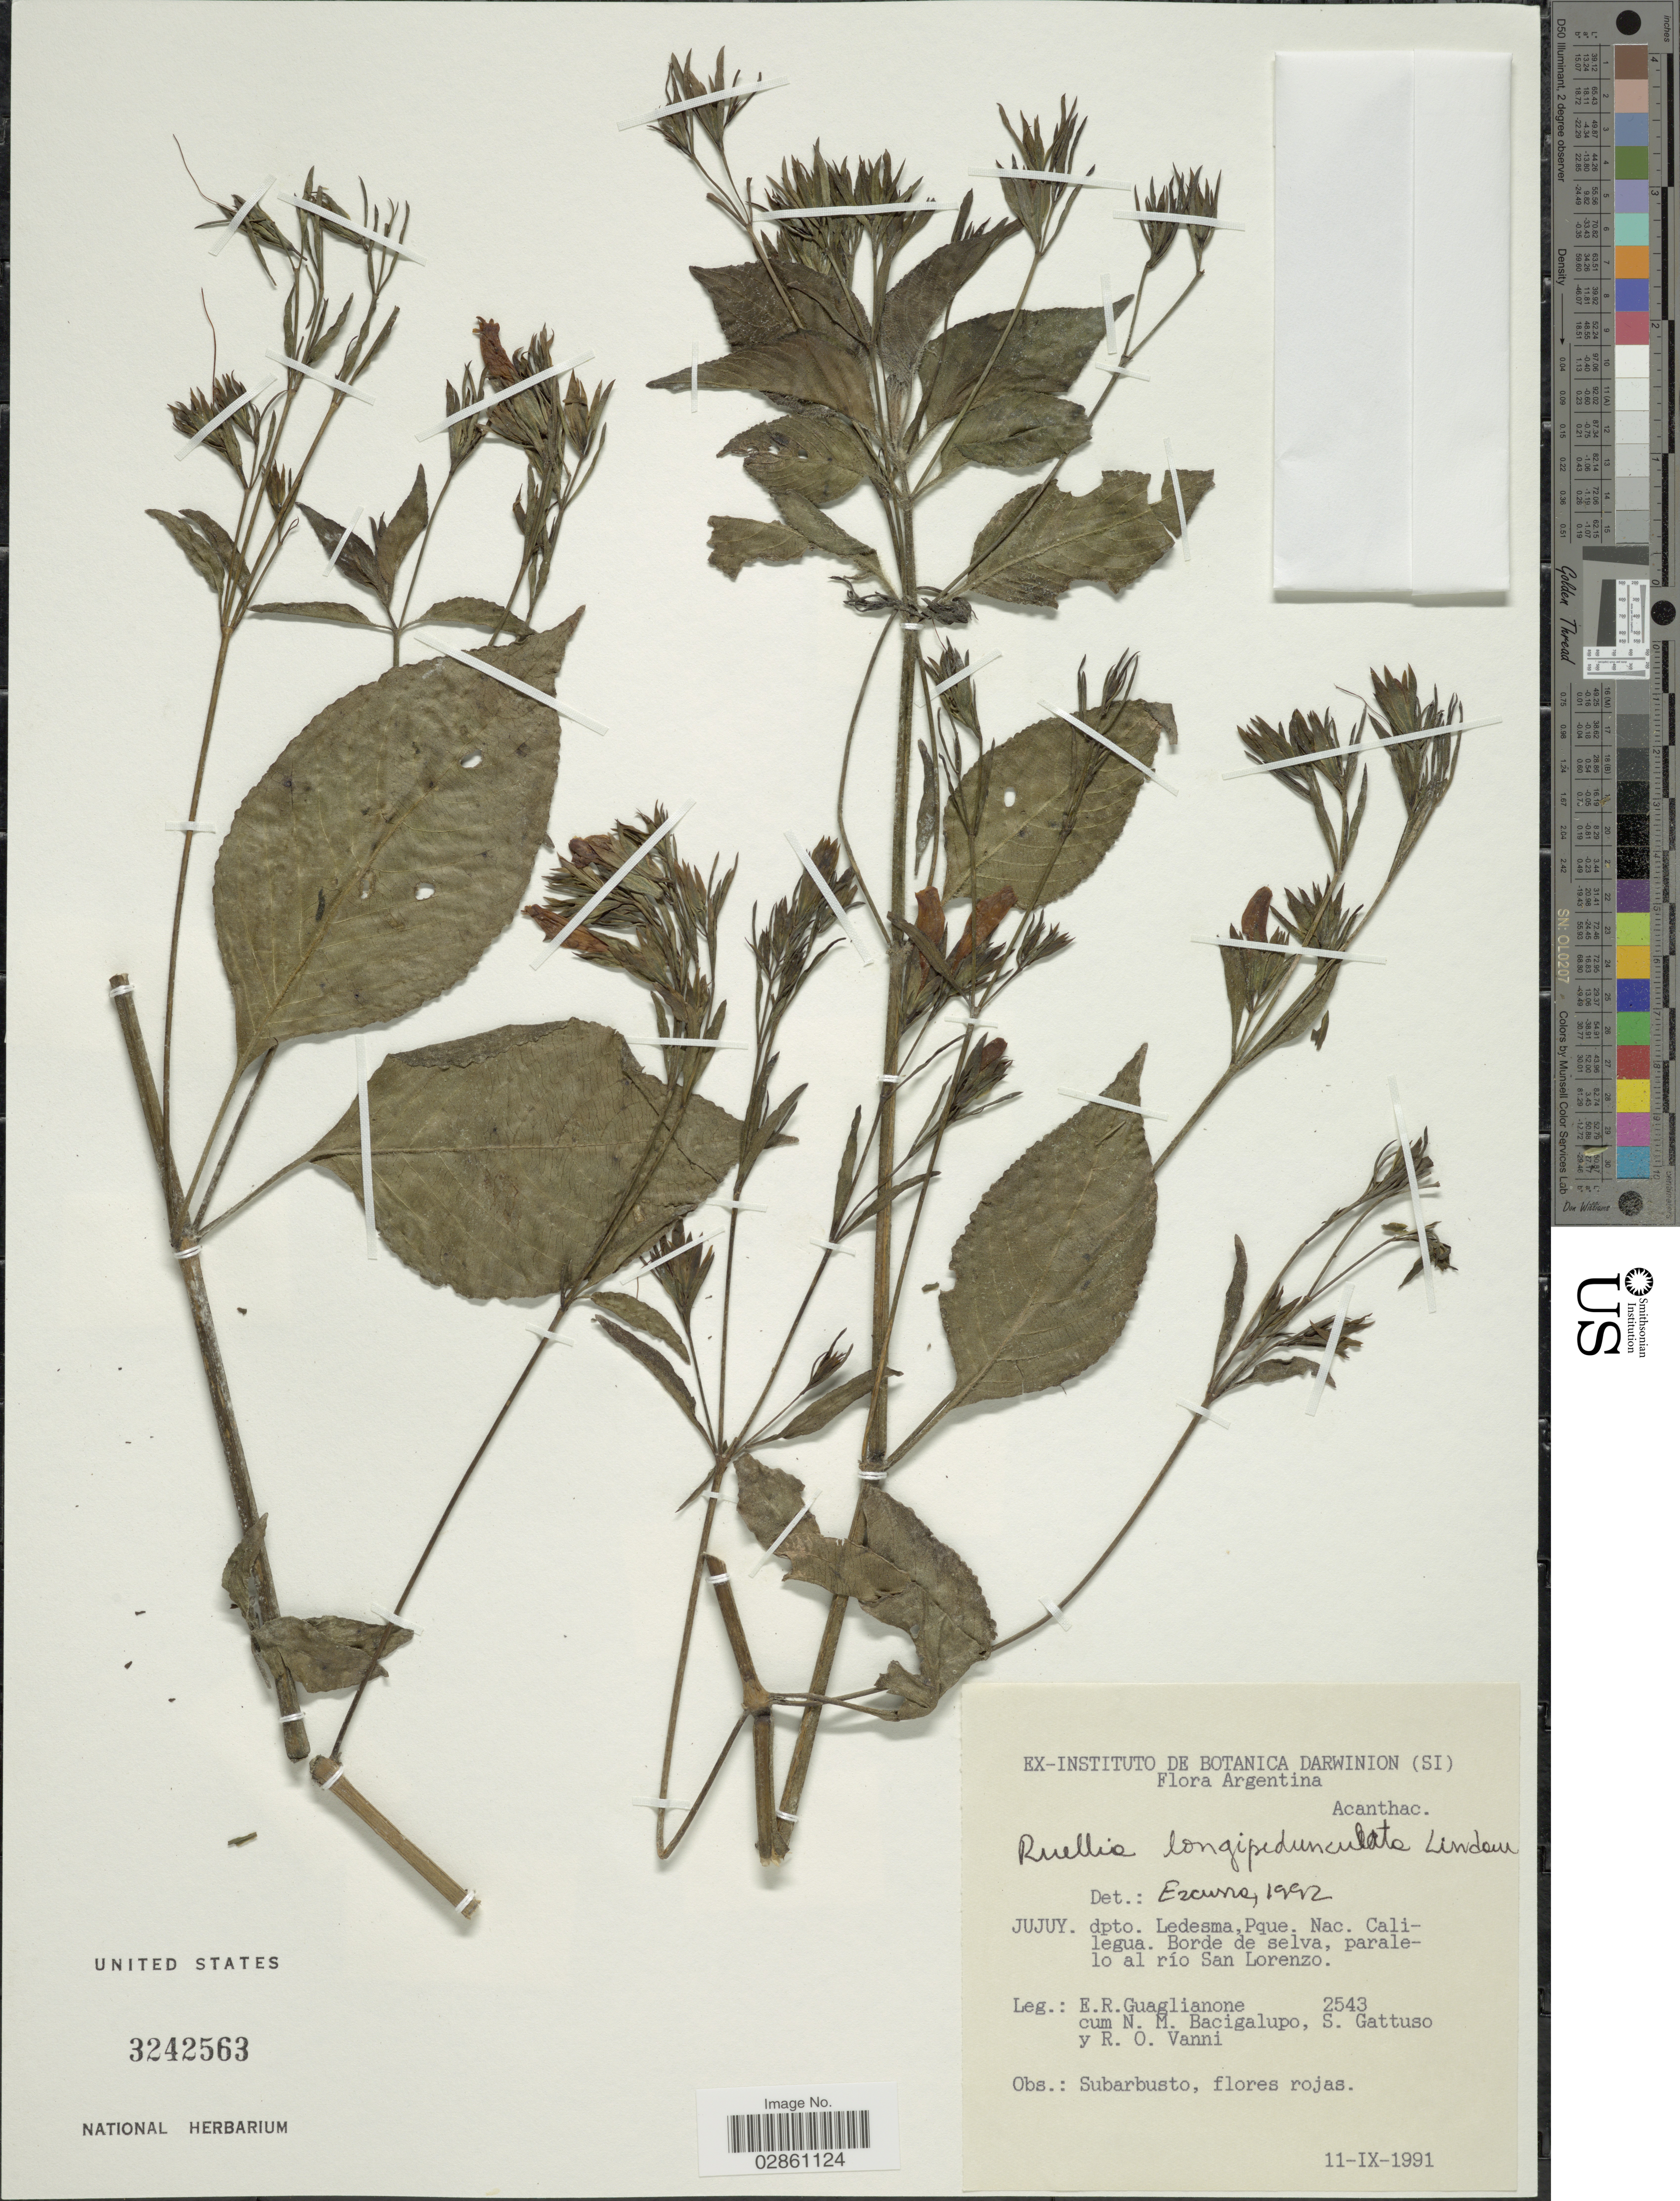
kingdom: Plantae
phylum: Tracheophyta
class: Magnoliopsida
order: Lamiales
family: Acanthaceae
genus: Ruellia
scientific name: Ruellia longipedunculata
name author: Lindau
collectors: E. R. Guaglianone, N. M. Bacigalupo, S. Gattuso & R. O. Vanni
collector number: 2543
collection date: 1991-09-11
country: Argentina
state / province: Jujuy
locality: Dpto. Ledesma. Pque. Nac. Calilegua. Borde de selva, paralelo al río San Lorenzo.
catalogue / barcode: US 3242563